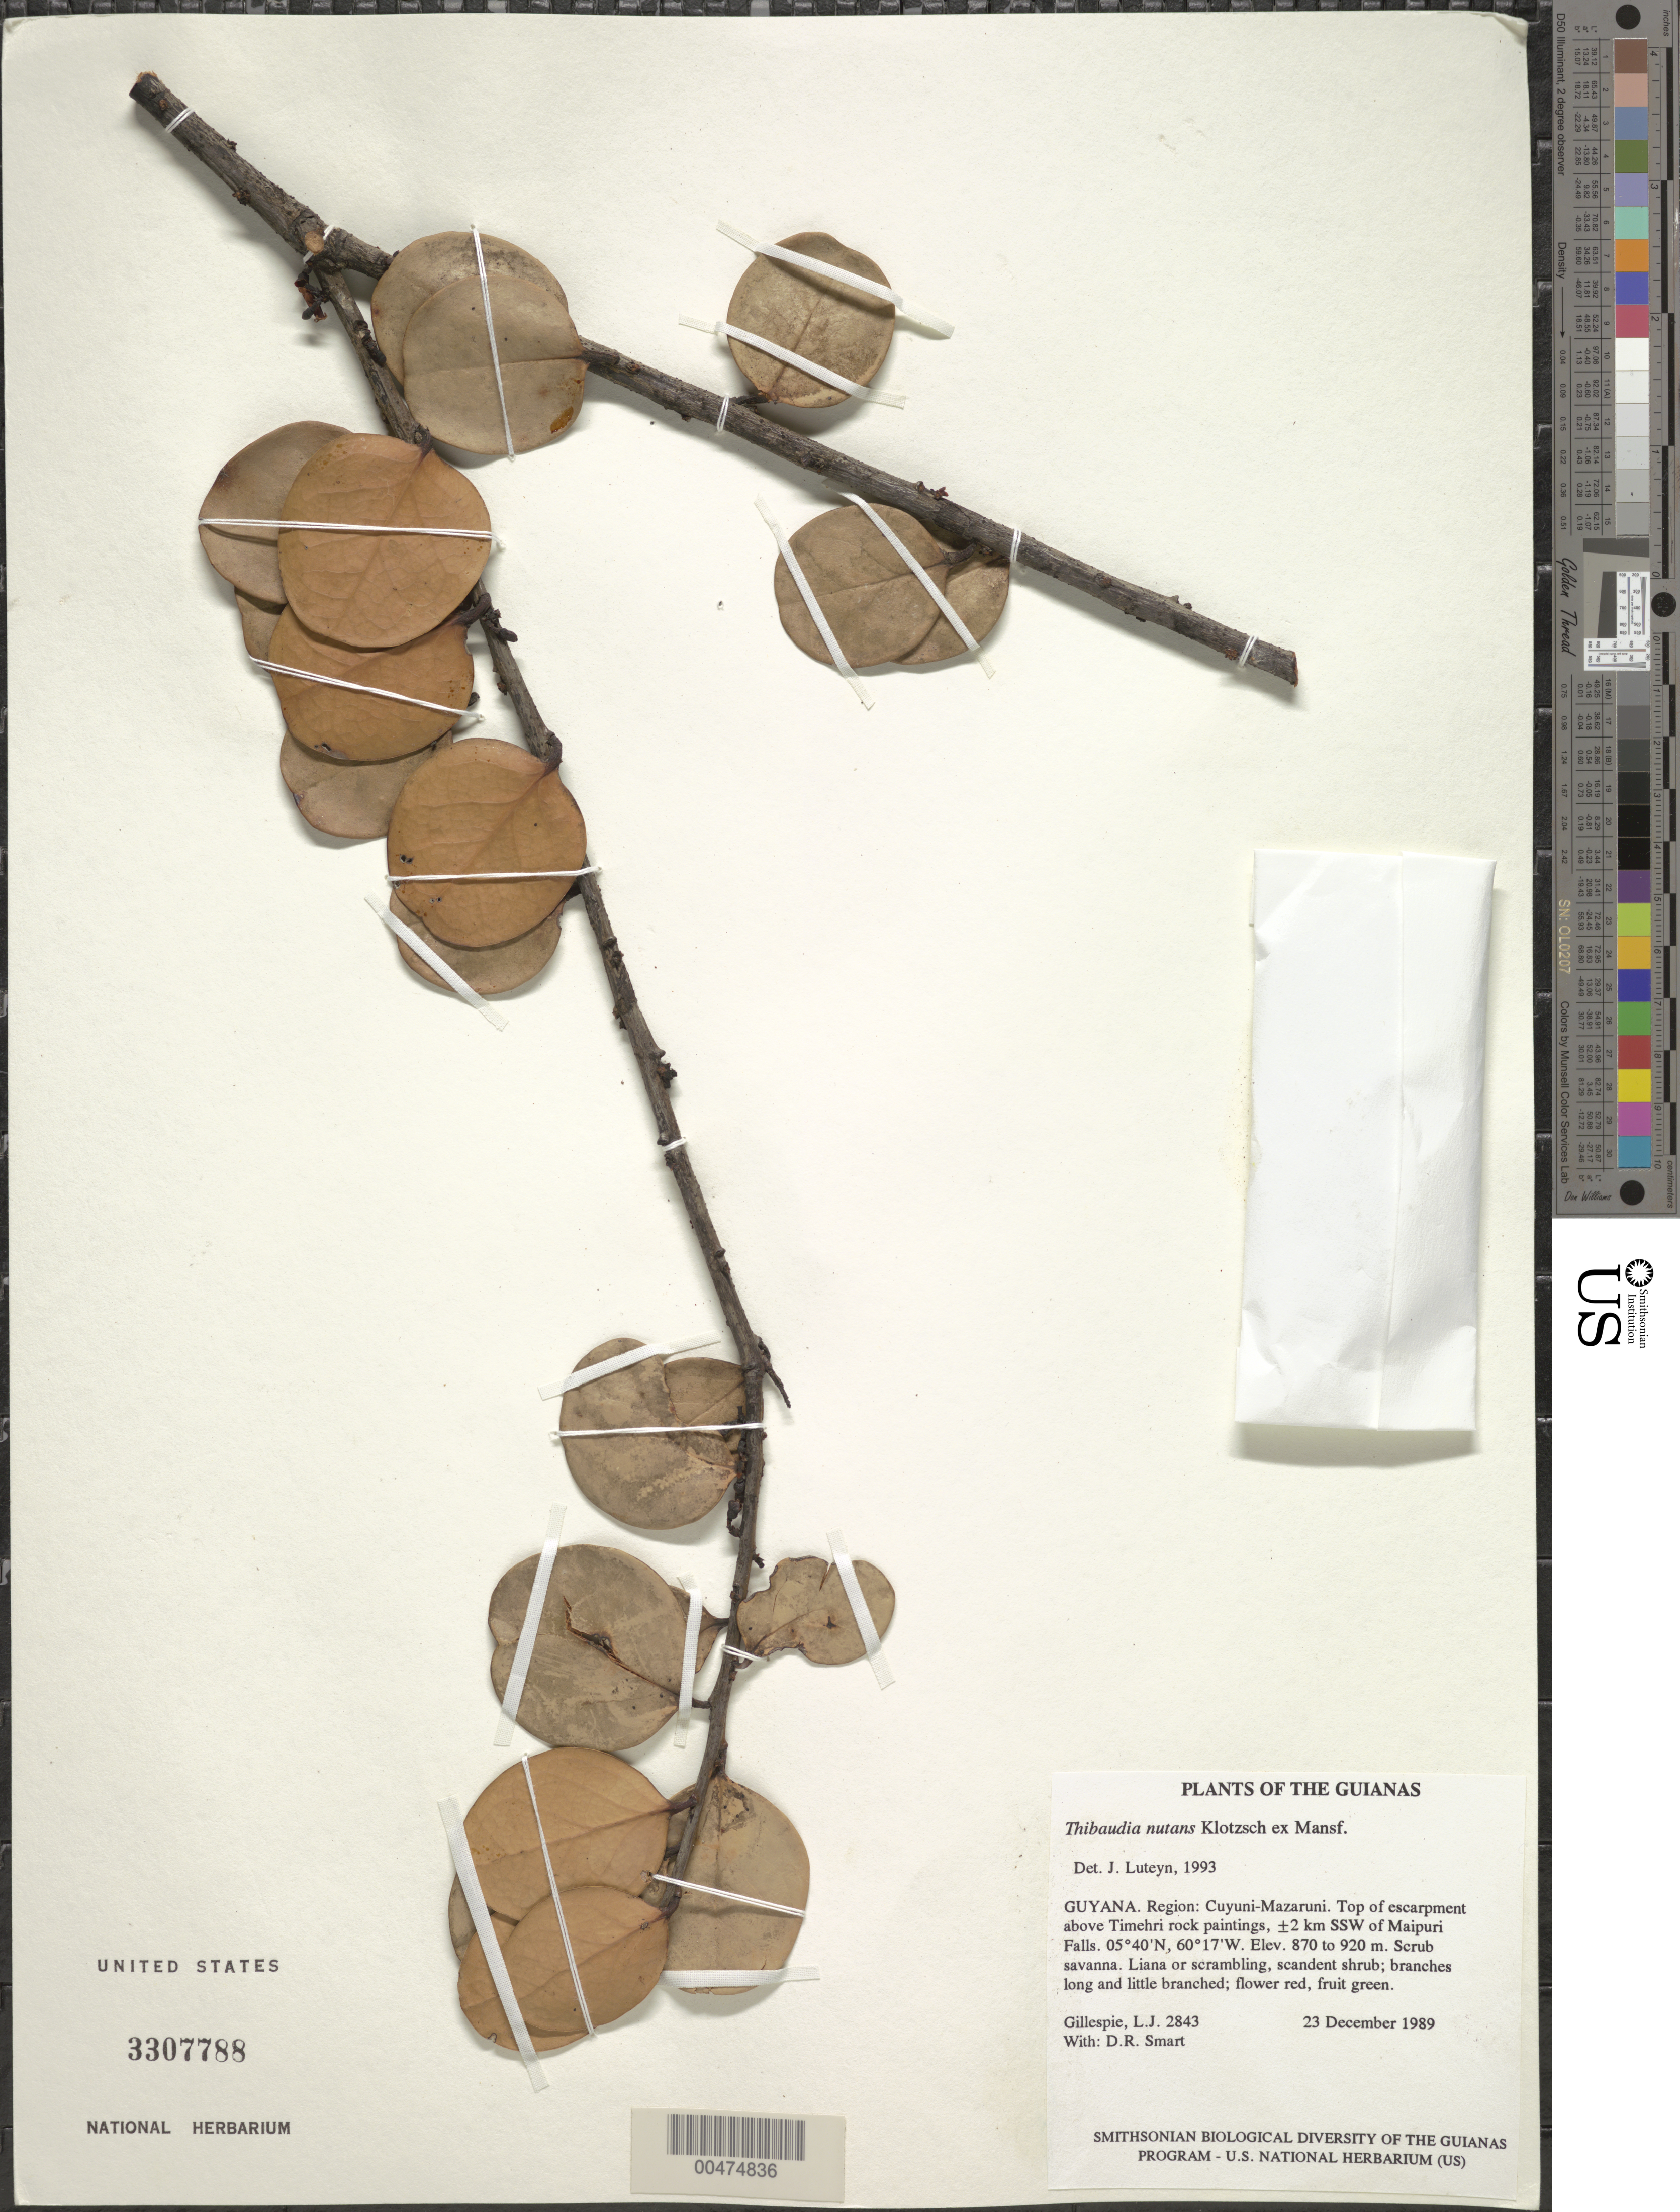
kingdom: Plantae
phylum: Tracheophyta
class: Magnoliopsida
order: Ericales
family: Ericaceae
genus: Thibaudia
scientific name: Thibaudia nutans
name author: Klotzsch ex Mansf.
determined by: Luteyn, J. L.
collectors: L. J. Gillespie & D. R. Smart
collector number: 2843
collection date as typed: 23 December 1989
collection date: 1989-12-23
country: Guyana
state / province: Cuyuni-Mazaruni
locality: Top of escarpment above Timehri rock paintings, ±2 km SSW of Maipuri Falls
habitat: Scrub savanna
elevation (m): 870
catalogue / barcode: US 3307788